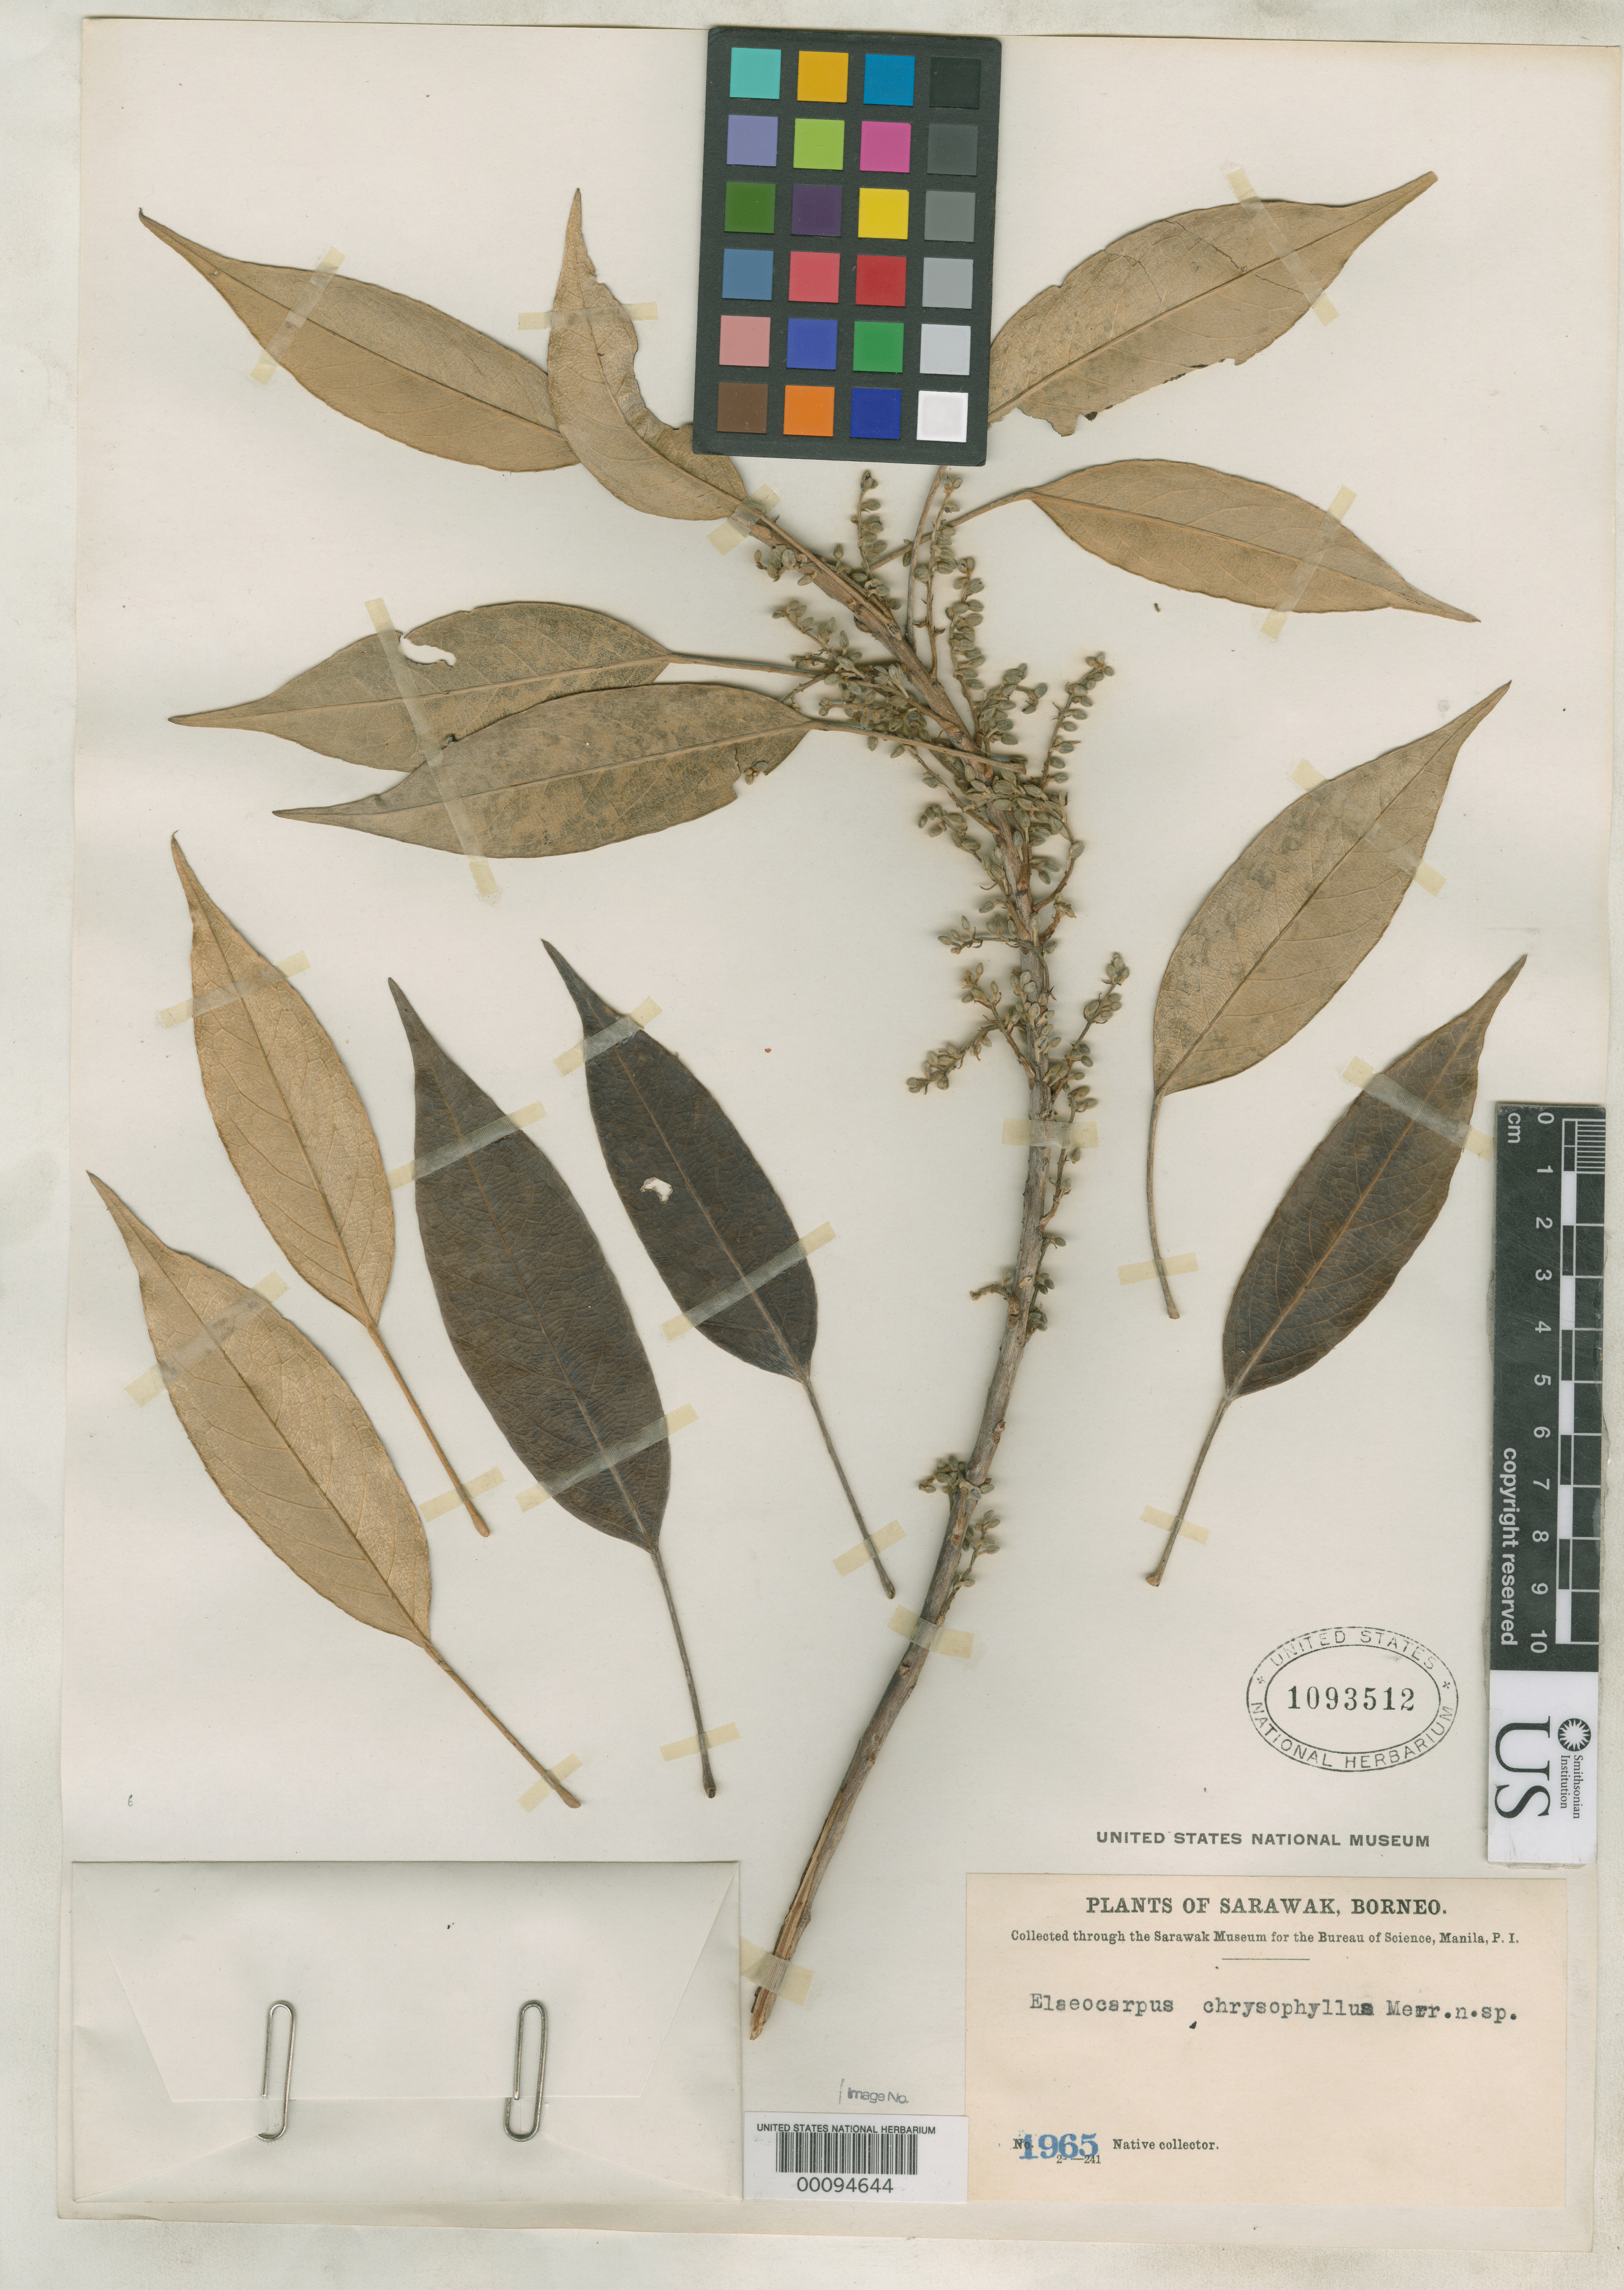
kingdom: Plantae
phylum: Tracheophyta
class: Magnoliopsida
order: Oxalidales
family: Elaeocarpaceae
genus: Elaeocarpus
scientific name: Elaeocarpus chrysophyllus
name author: Merr.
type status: Isotype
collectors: Native collector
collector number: Bur. Sci. 1965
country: Malaysia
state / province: Sarawak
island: Borneo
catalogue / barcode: US 1093512